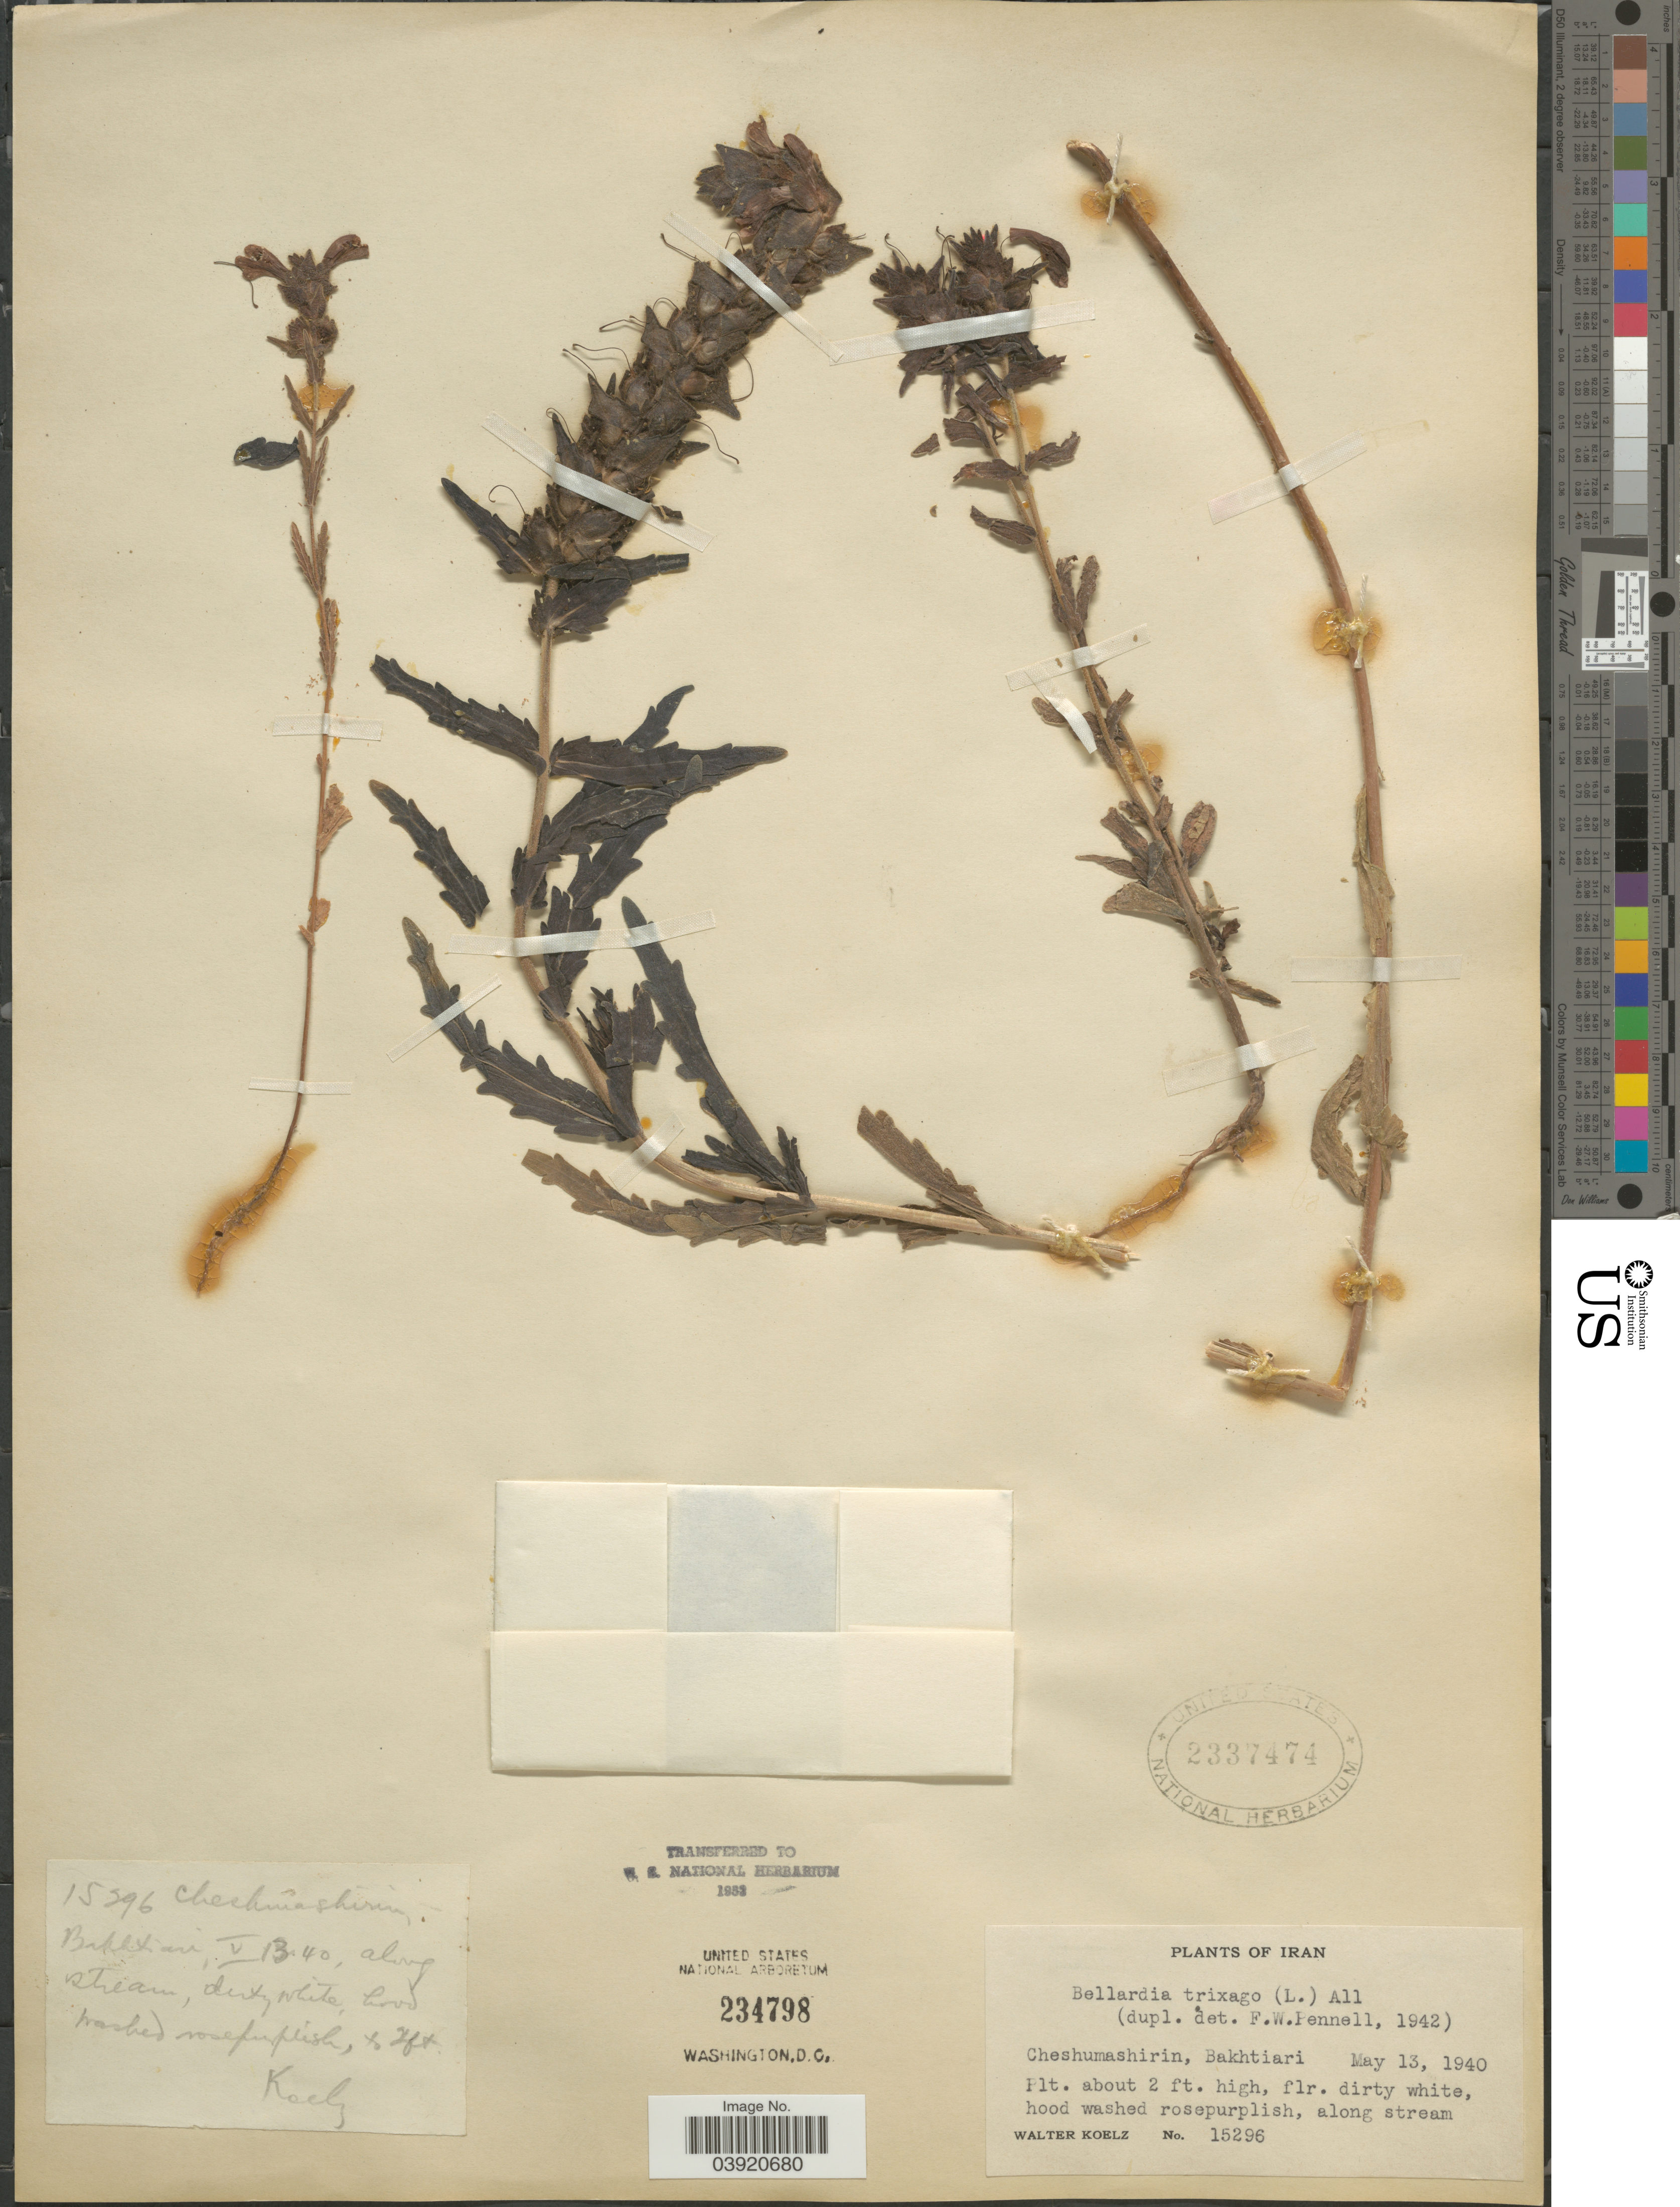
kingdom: Plantae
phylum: Tracheophyta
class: Magnoliopsida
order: Lamiales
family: Orobanchaceae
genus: Bellardia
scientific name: Bellardia trixago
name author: (L.) All.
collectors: W. N. Koelz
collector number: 15296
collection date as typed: Transcribed d/m/y: 13/5/40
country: Iran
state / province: Chahar Mahaal and Bakhtiari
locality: Cheshumashirin, Bakhtiari.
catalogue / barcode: US 2337474